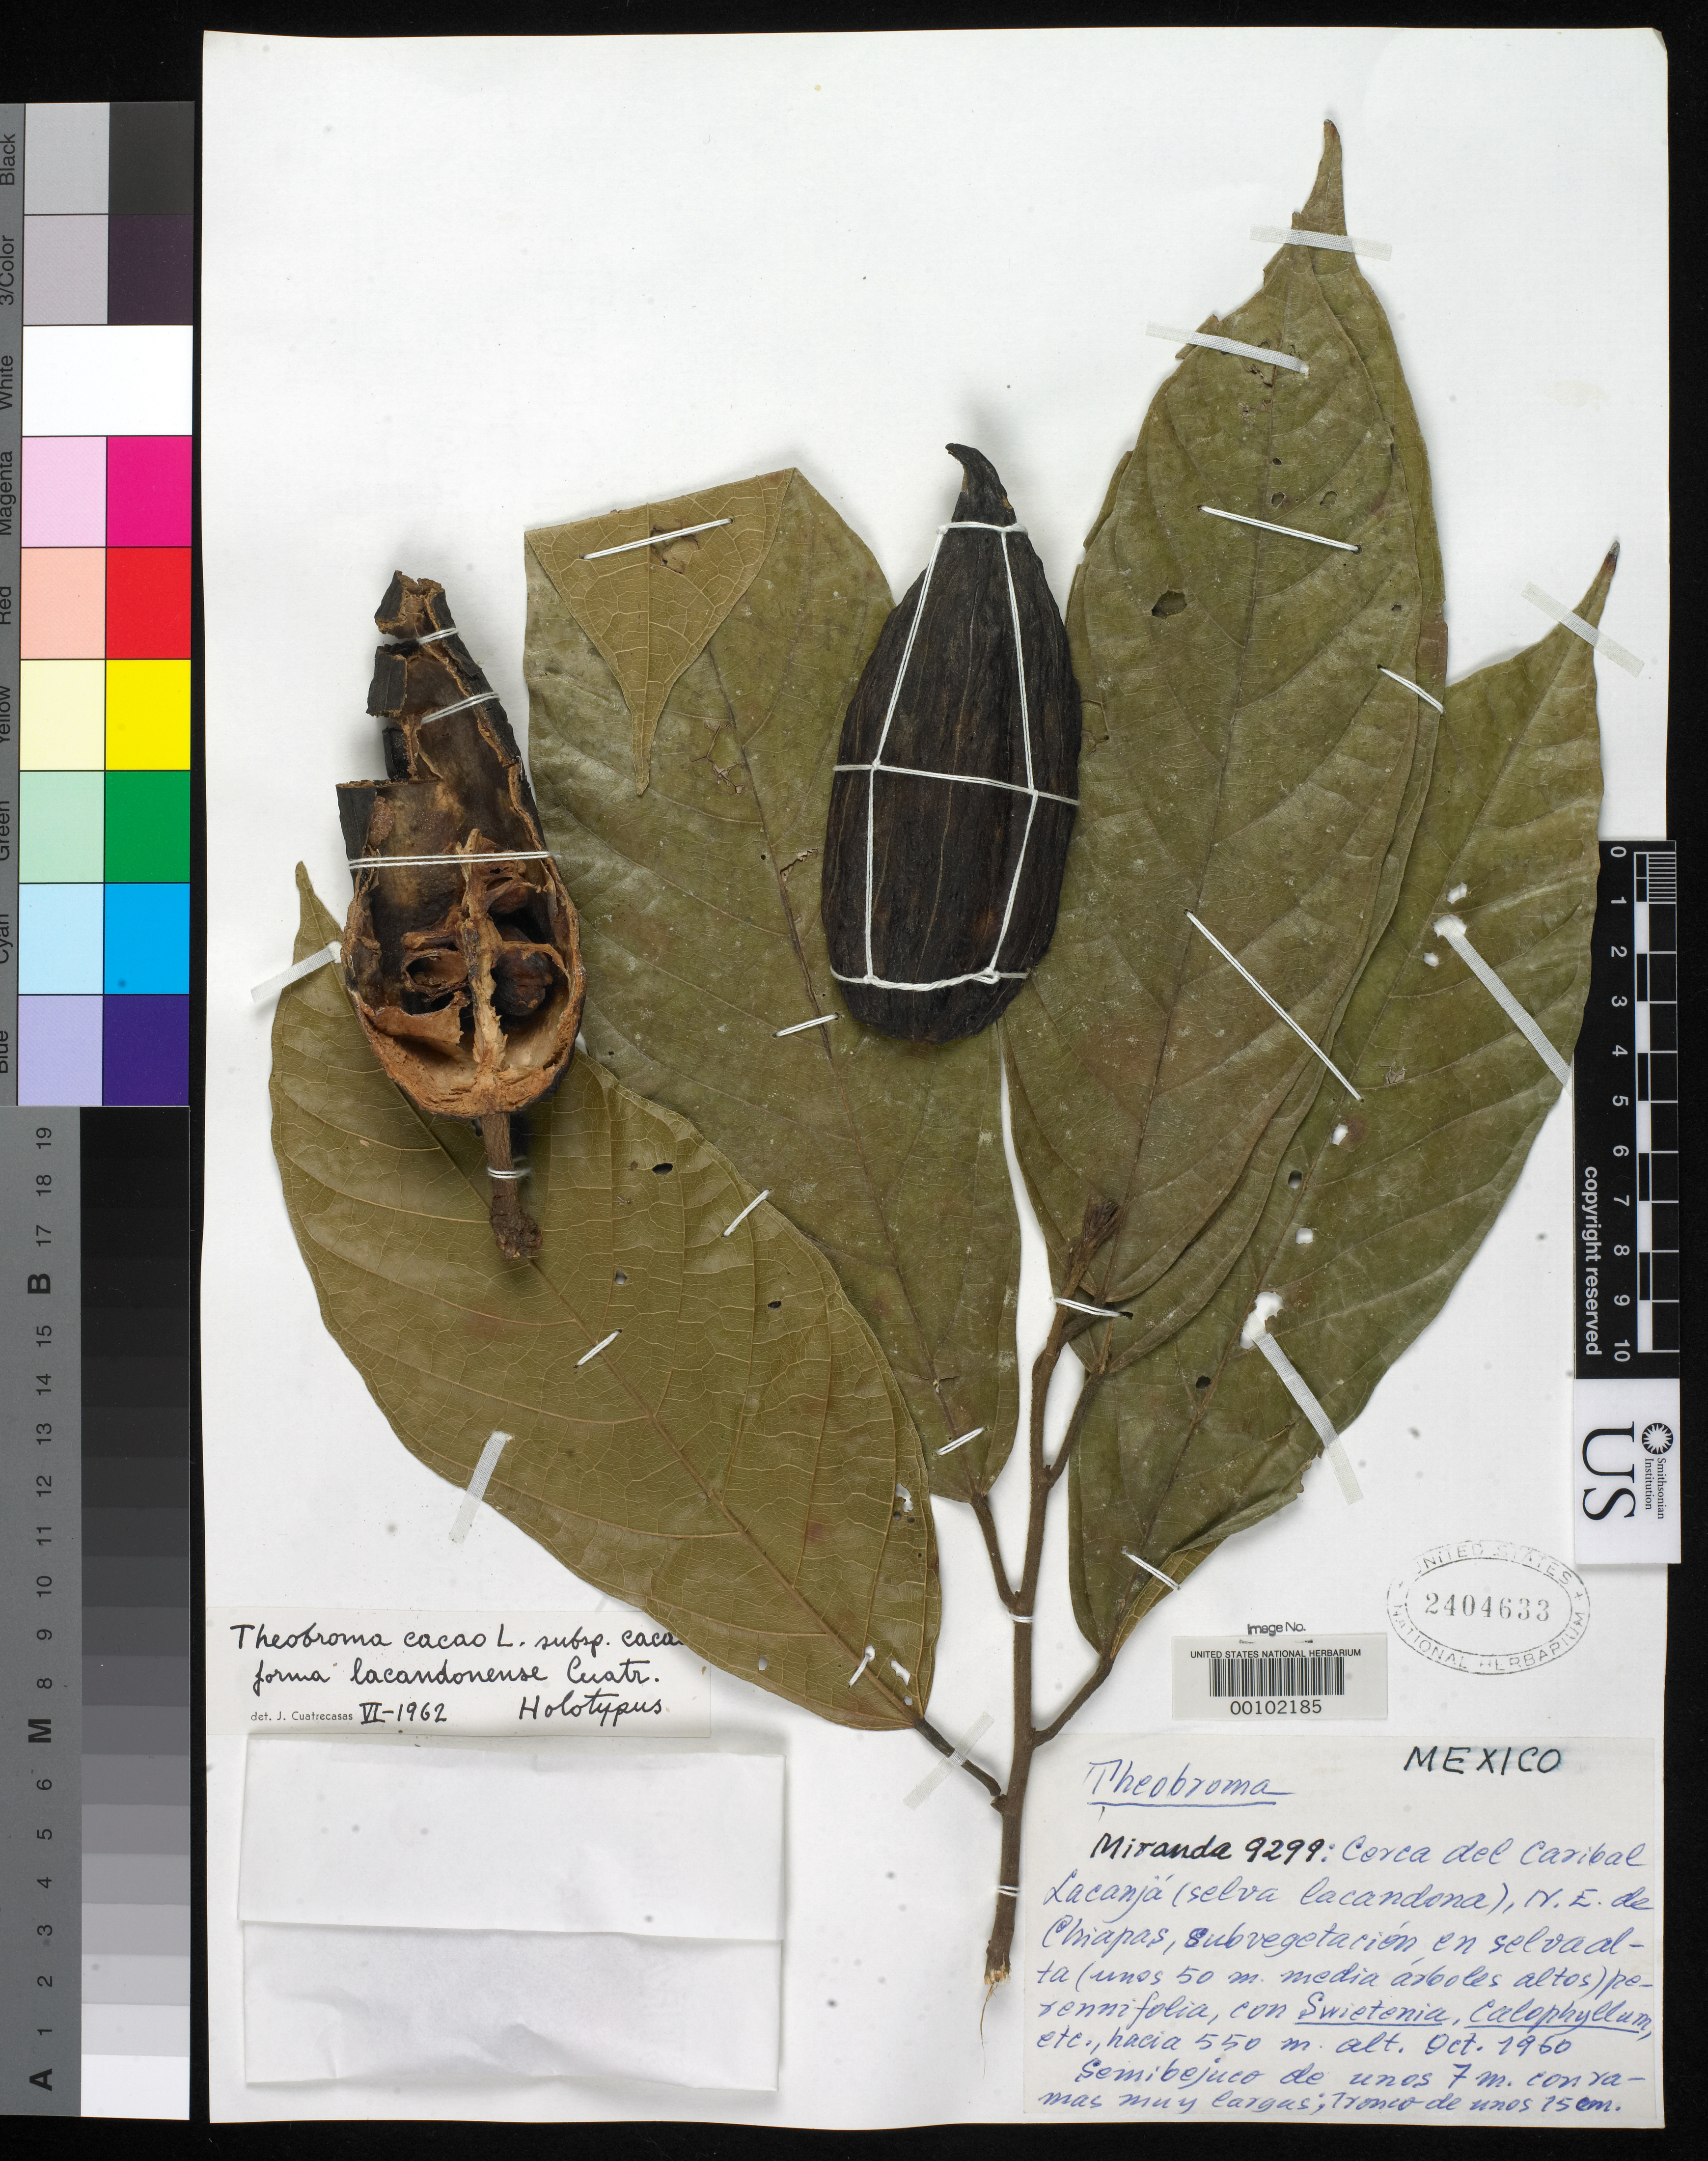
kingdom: Plantae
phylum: Tracheophyta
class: Magnoliopsida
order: Malvales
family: Malvaceae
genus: Theobroma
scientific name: Theobroma cacao subsp. leiocarpum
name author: (Bernoulli) Cuatrec.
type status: Holotype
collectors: F. Miranda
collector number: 9299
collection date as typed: Oct 1960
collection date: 1960-10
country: Mexico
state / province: Chiapas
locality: Near Cariballacanja, NE of Chiapas.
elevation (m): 550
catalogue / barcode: US 2404633